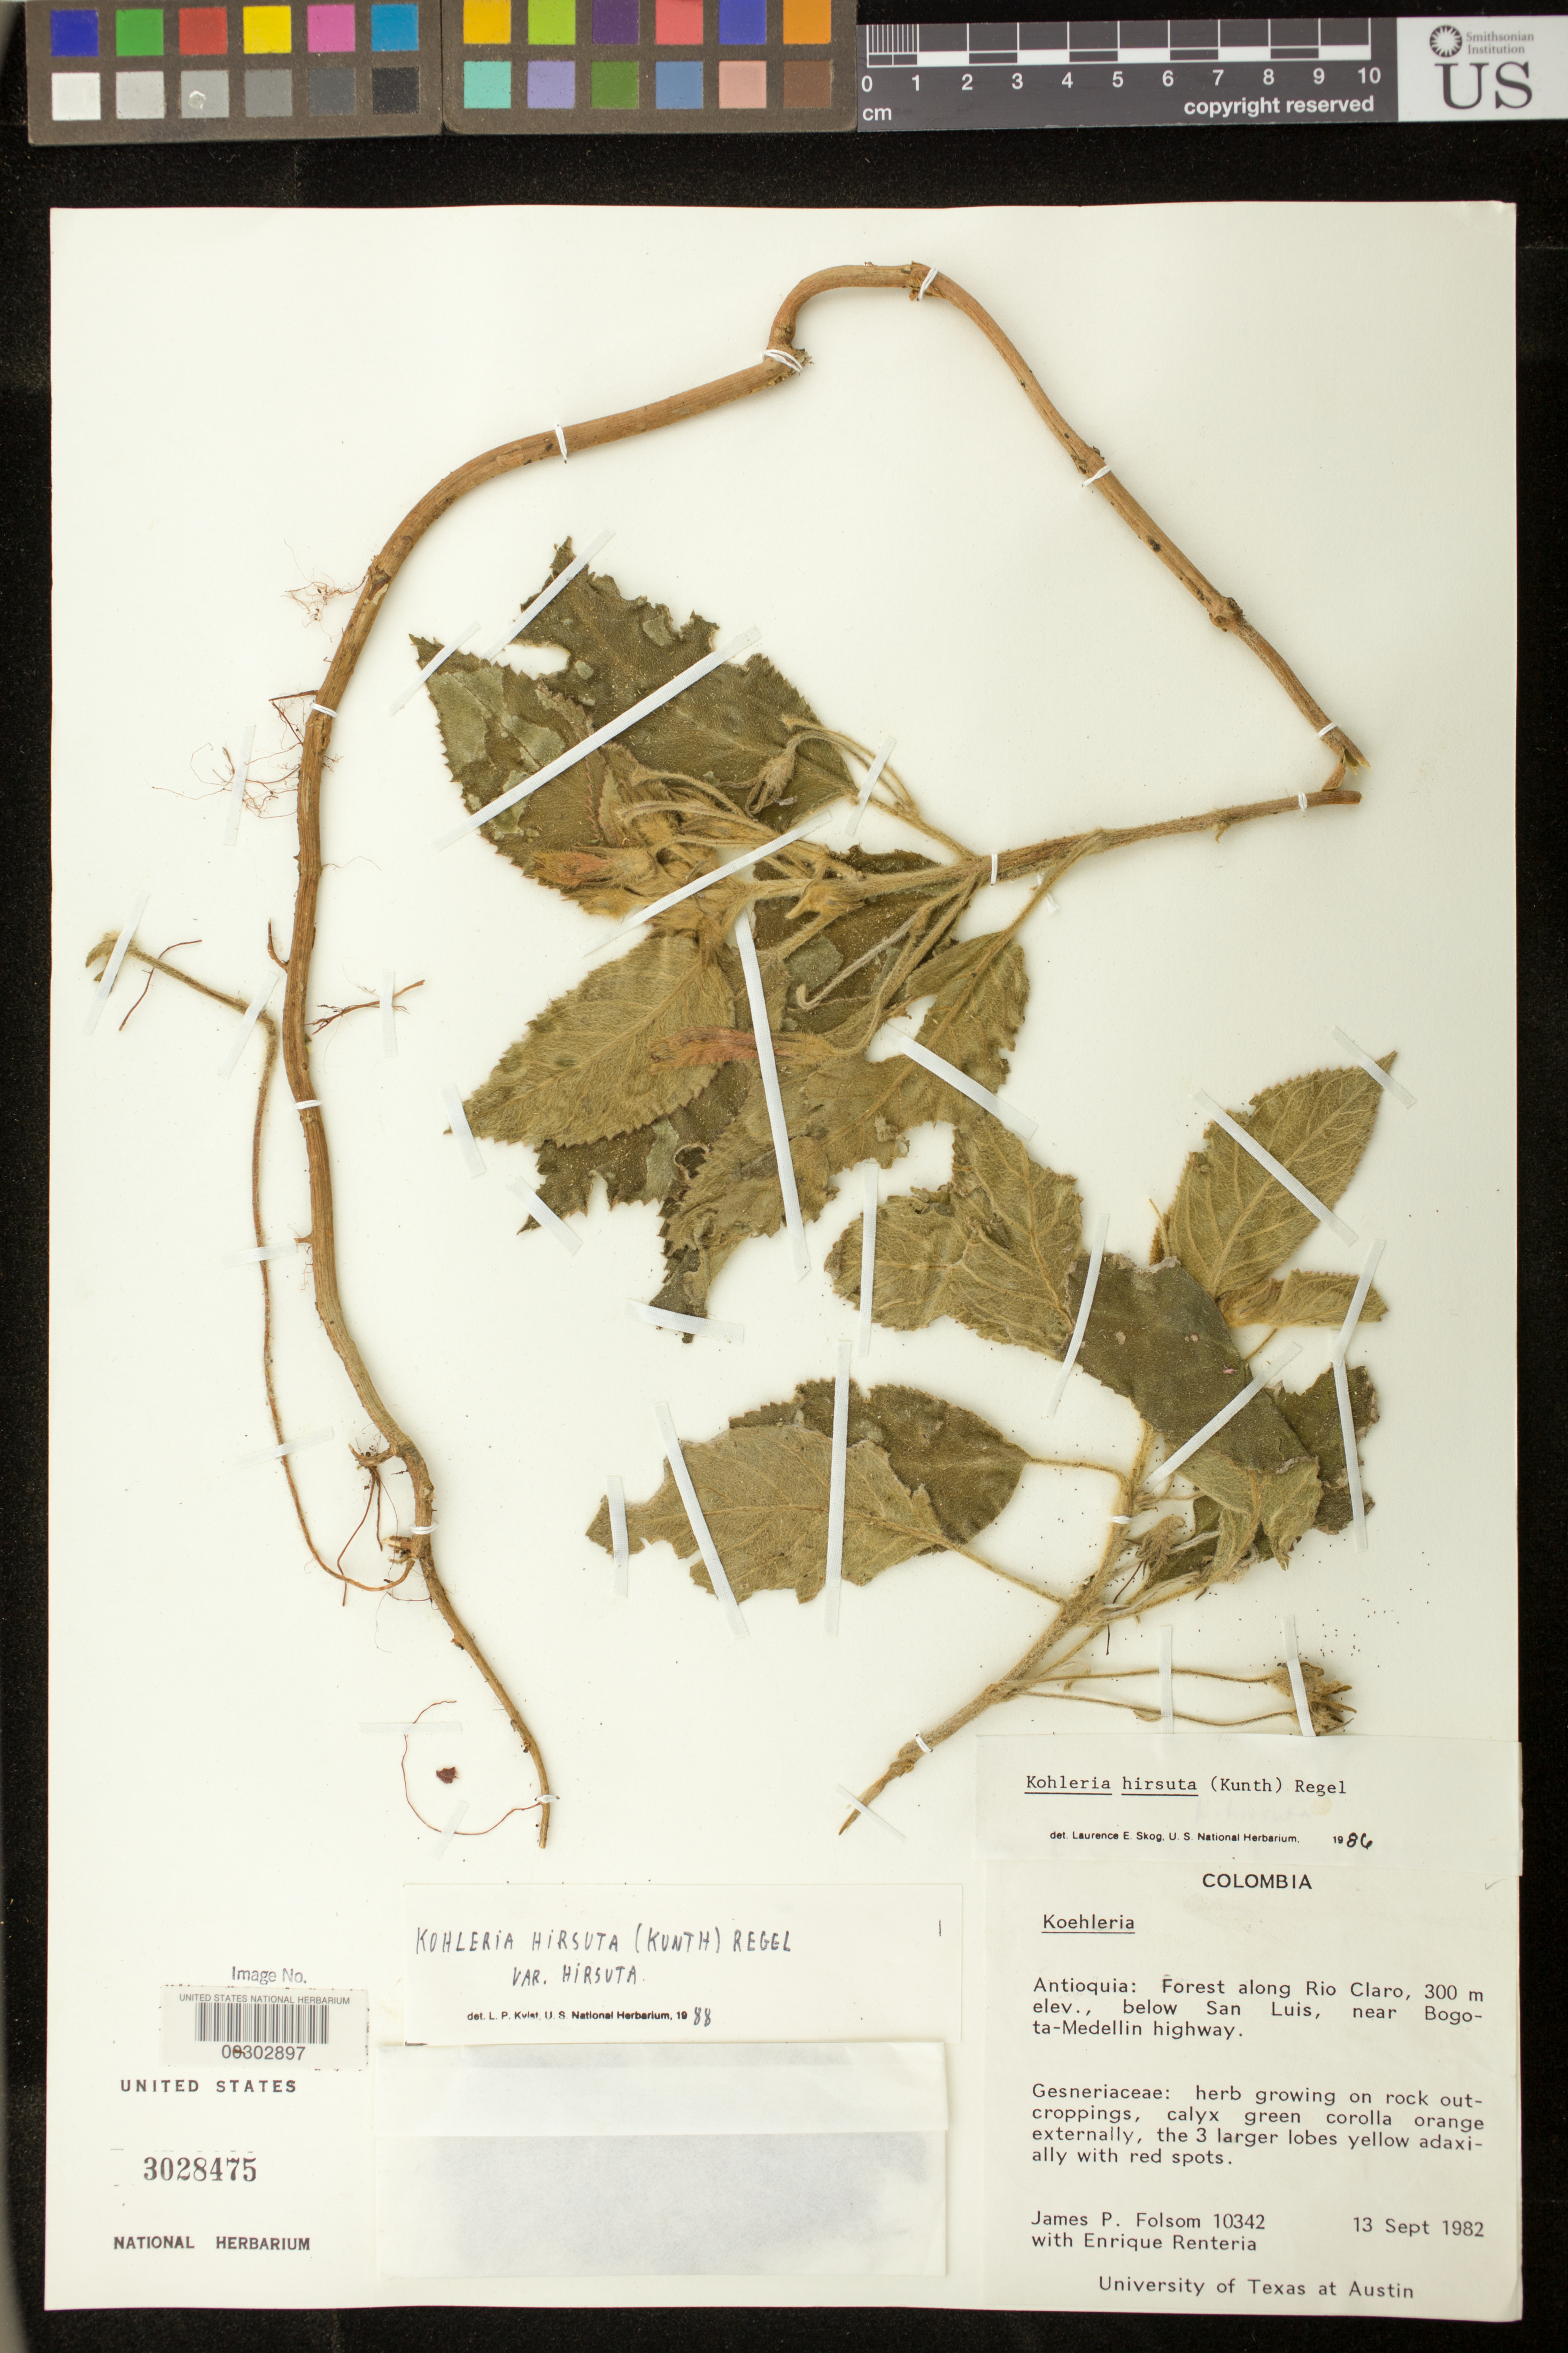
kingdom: Plantae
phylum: Tracheophyta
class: Magnoliopsida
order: Lamiales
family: Gesneriaceae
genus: Kohleria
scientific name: Kohleria hirsuta var. hirsuta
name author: (Kunth) Regel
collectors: J. P. Folsom & E. Renteria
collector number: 10342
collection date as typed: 13 Sep 1982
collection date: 1982-09-13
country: Colombia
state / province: Antioquia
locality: Forest along Rio Claro, below San Luis, near Bogota-Medellin highway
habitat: On rock outcroppings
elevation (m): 300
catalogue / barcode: US 3028475